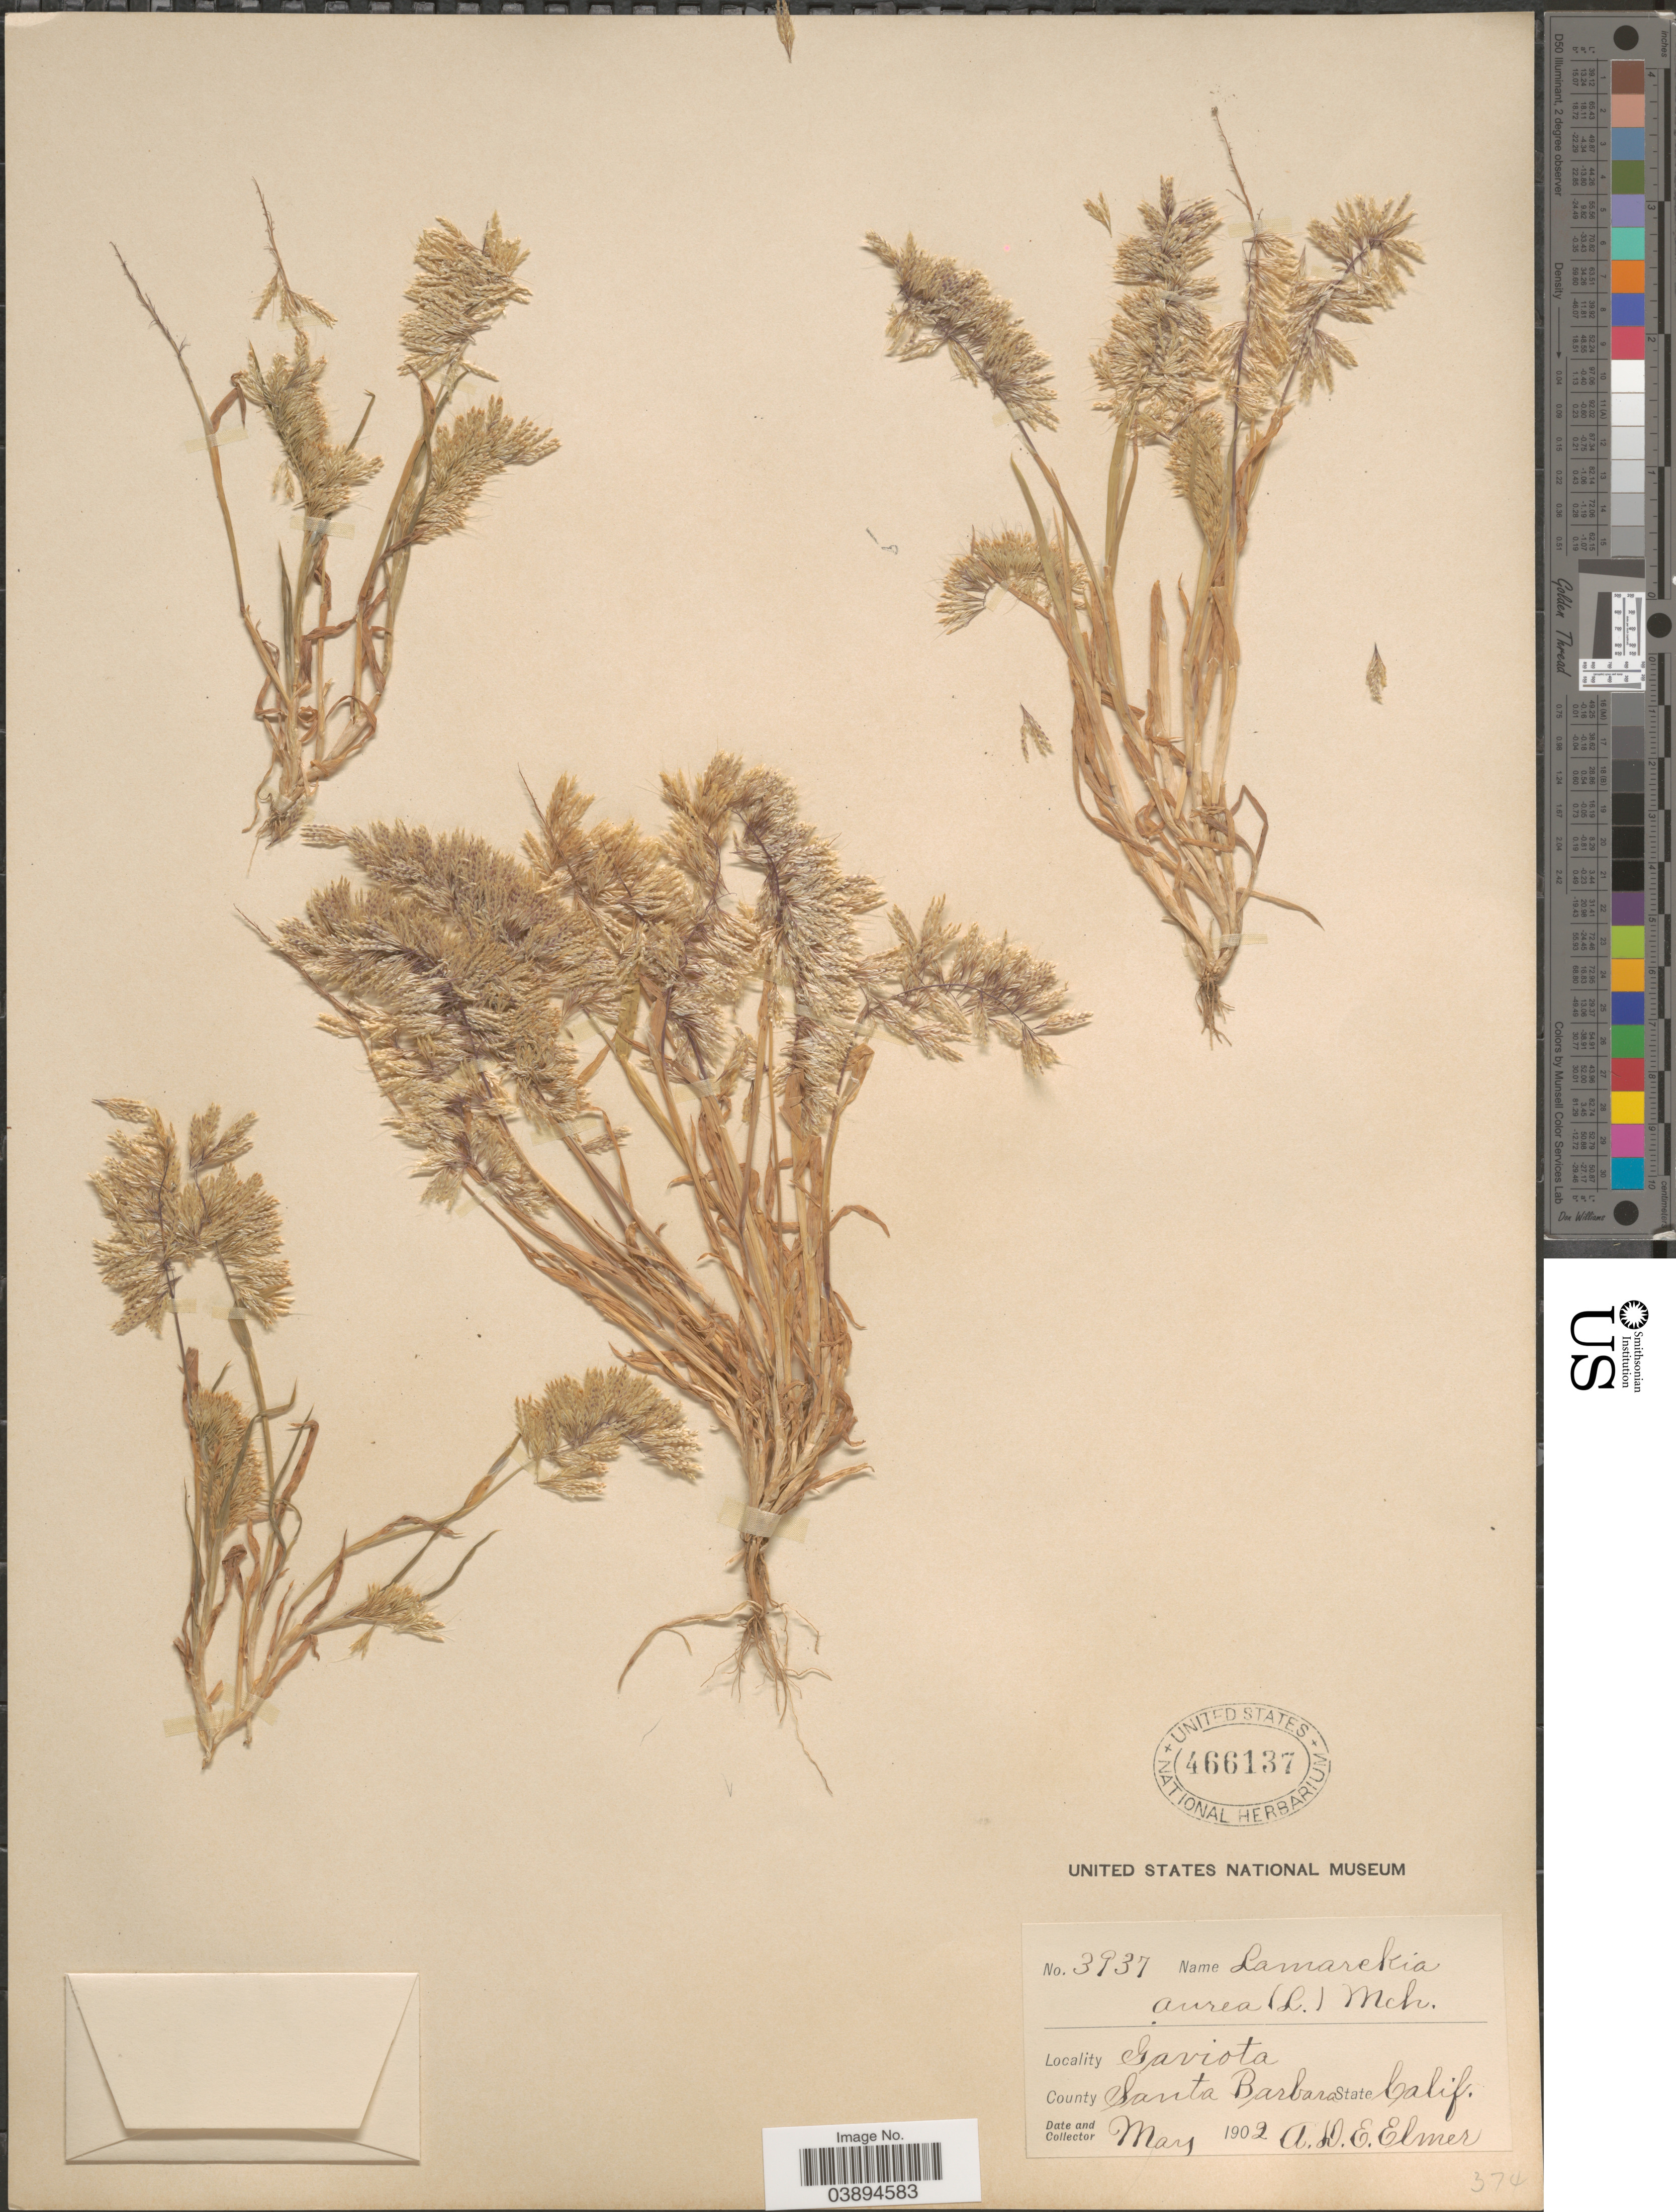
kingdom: Plantae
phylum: Tracheophyta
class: Liliopsida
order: Poales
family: Poaceae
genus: Lamarckia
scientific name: Lamarckia aurea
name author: (L.) Moench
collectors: A. D. E. Elmer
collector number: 3937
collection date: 1902-05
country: United States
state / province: California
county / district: Santa Barbara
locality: Gaviota. County Santa Barbara.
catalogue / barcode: US 466137